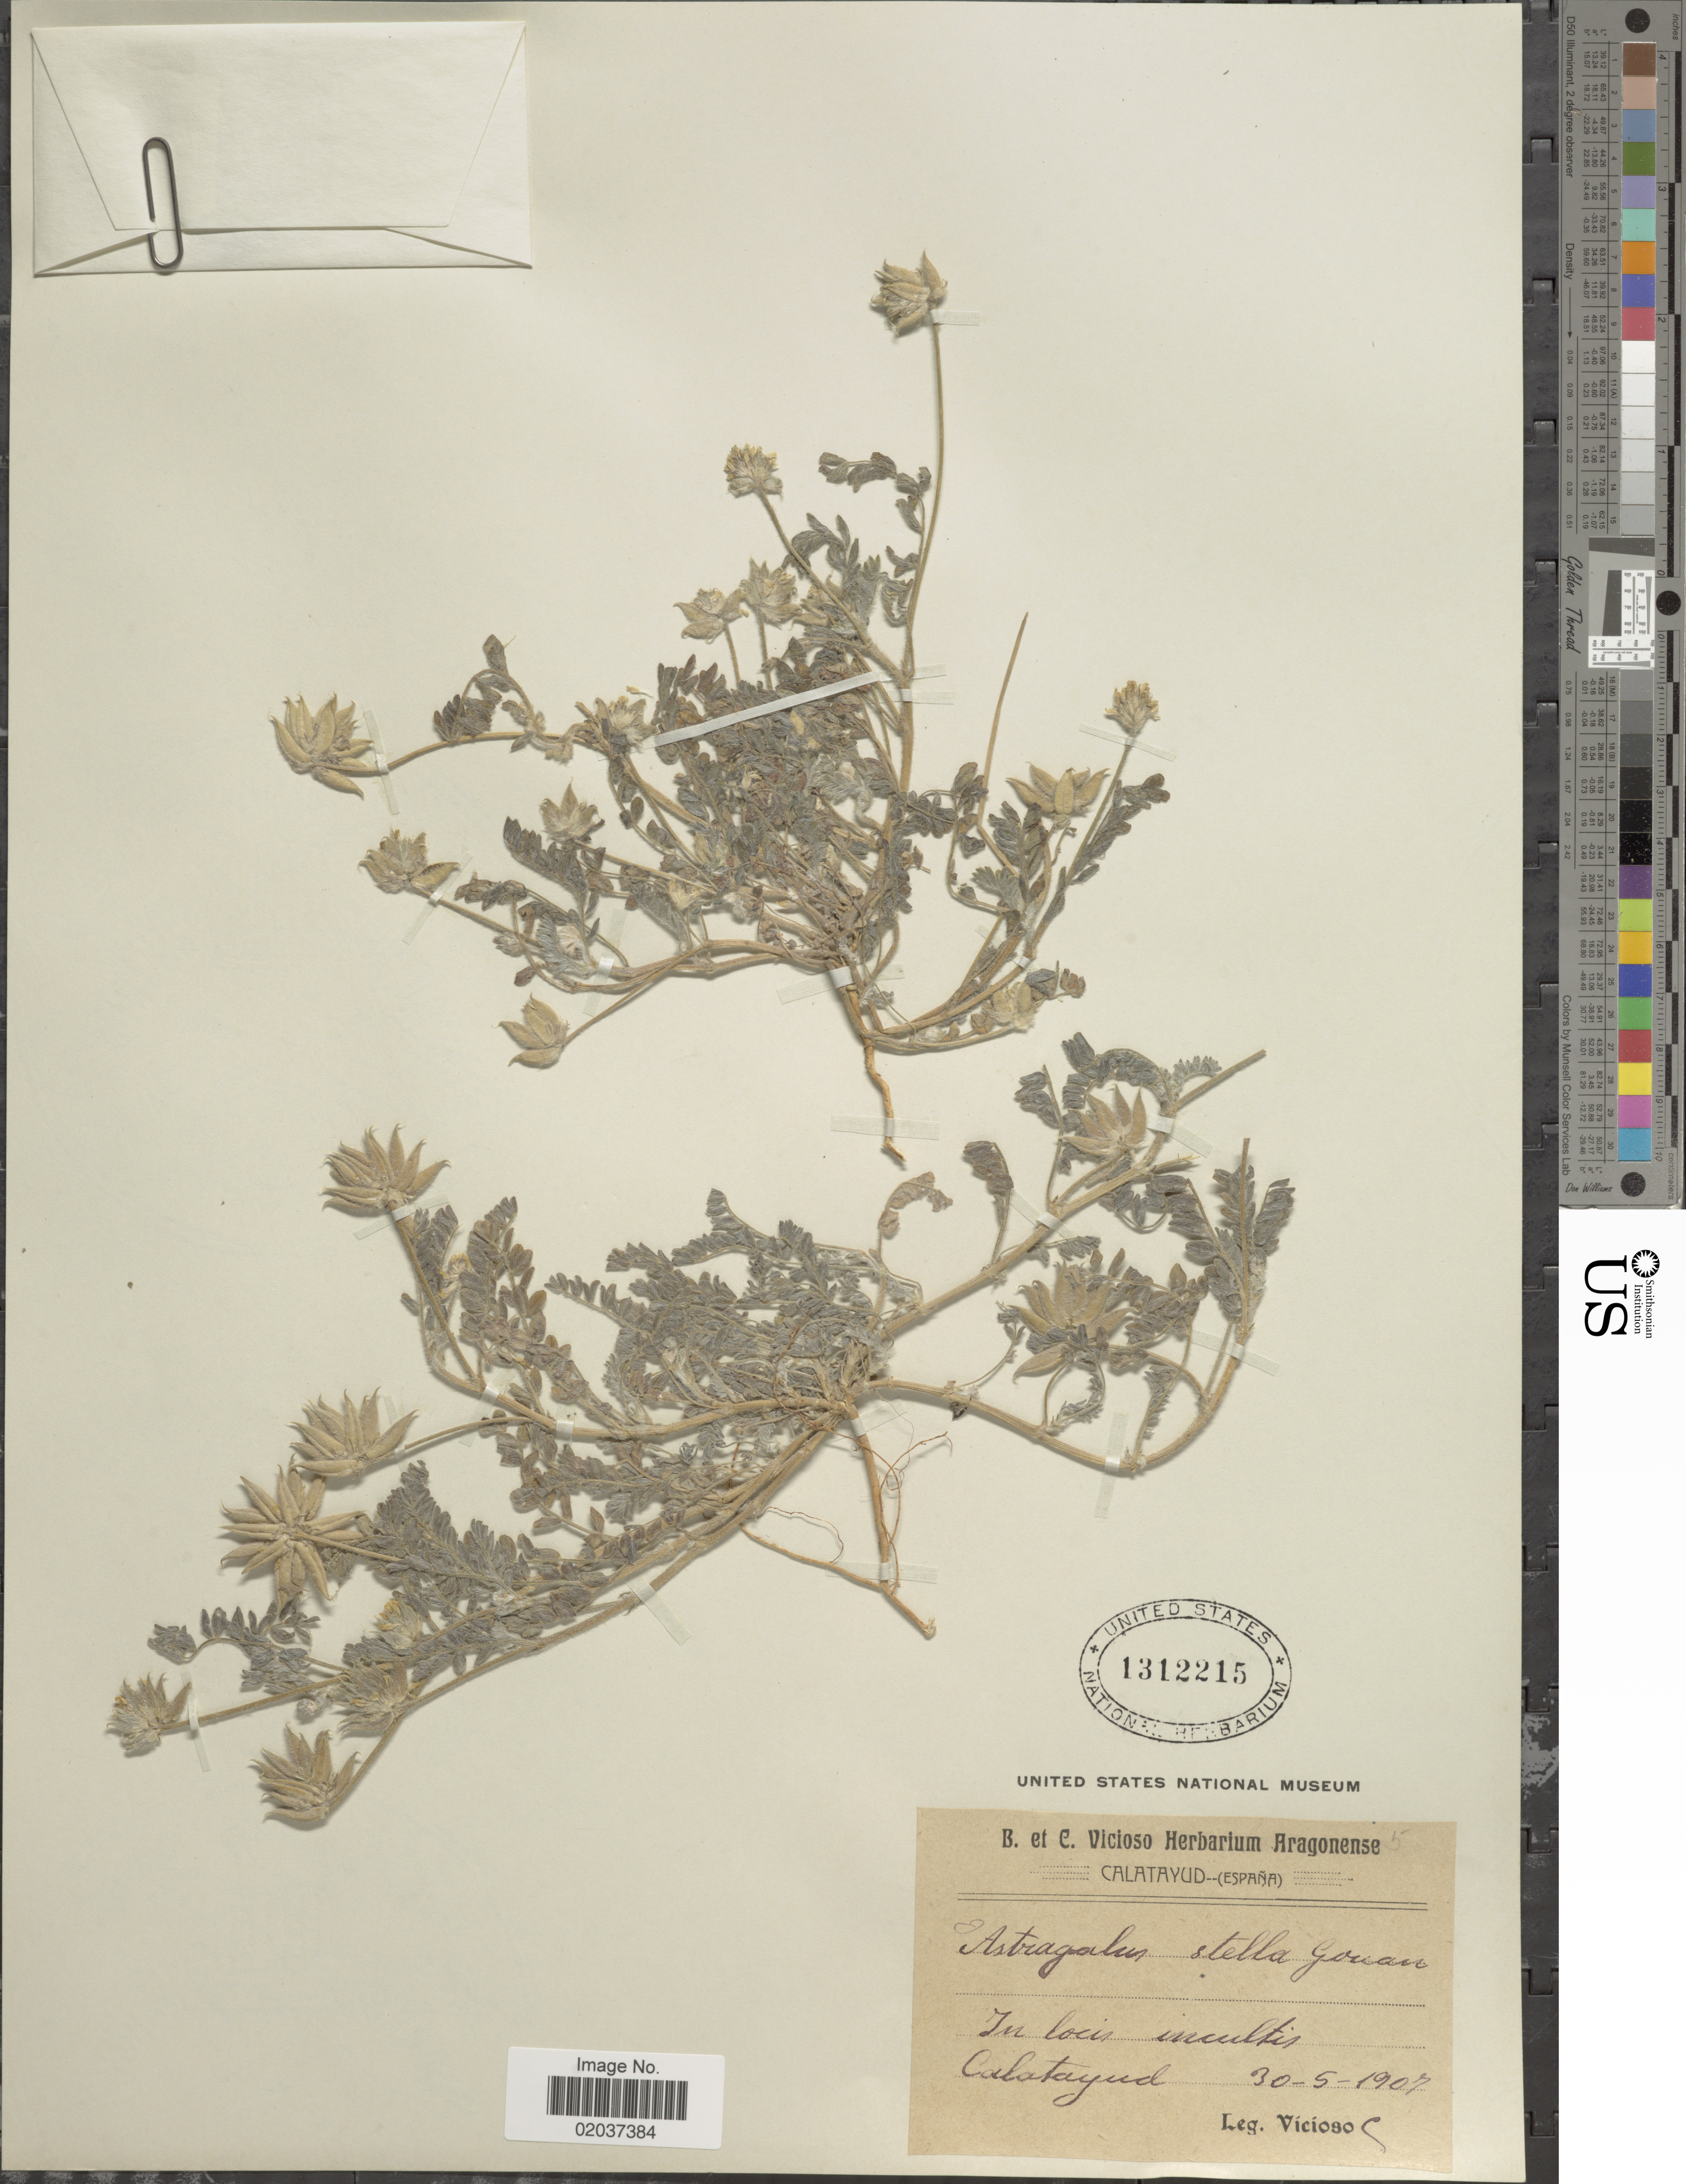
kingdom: Plantae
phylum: Tracheophyta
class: Magnoliopsida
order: Fabales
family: Fabaceae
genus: Astragalus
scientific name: Astragalus stella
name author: L.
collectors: Viciono, C.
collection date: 1907-05-30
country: Spain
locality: In locis incultis, Calatayud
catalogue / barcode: US 1312215